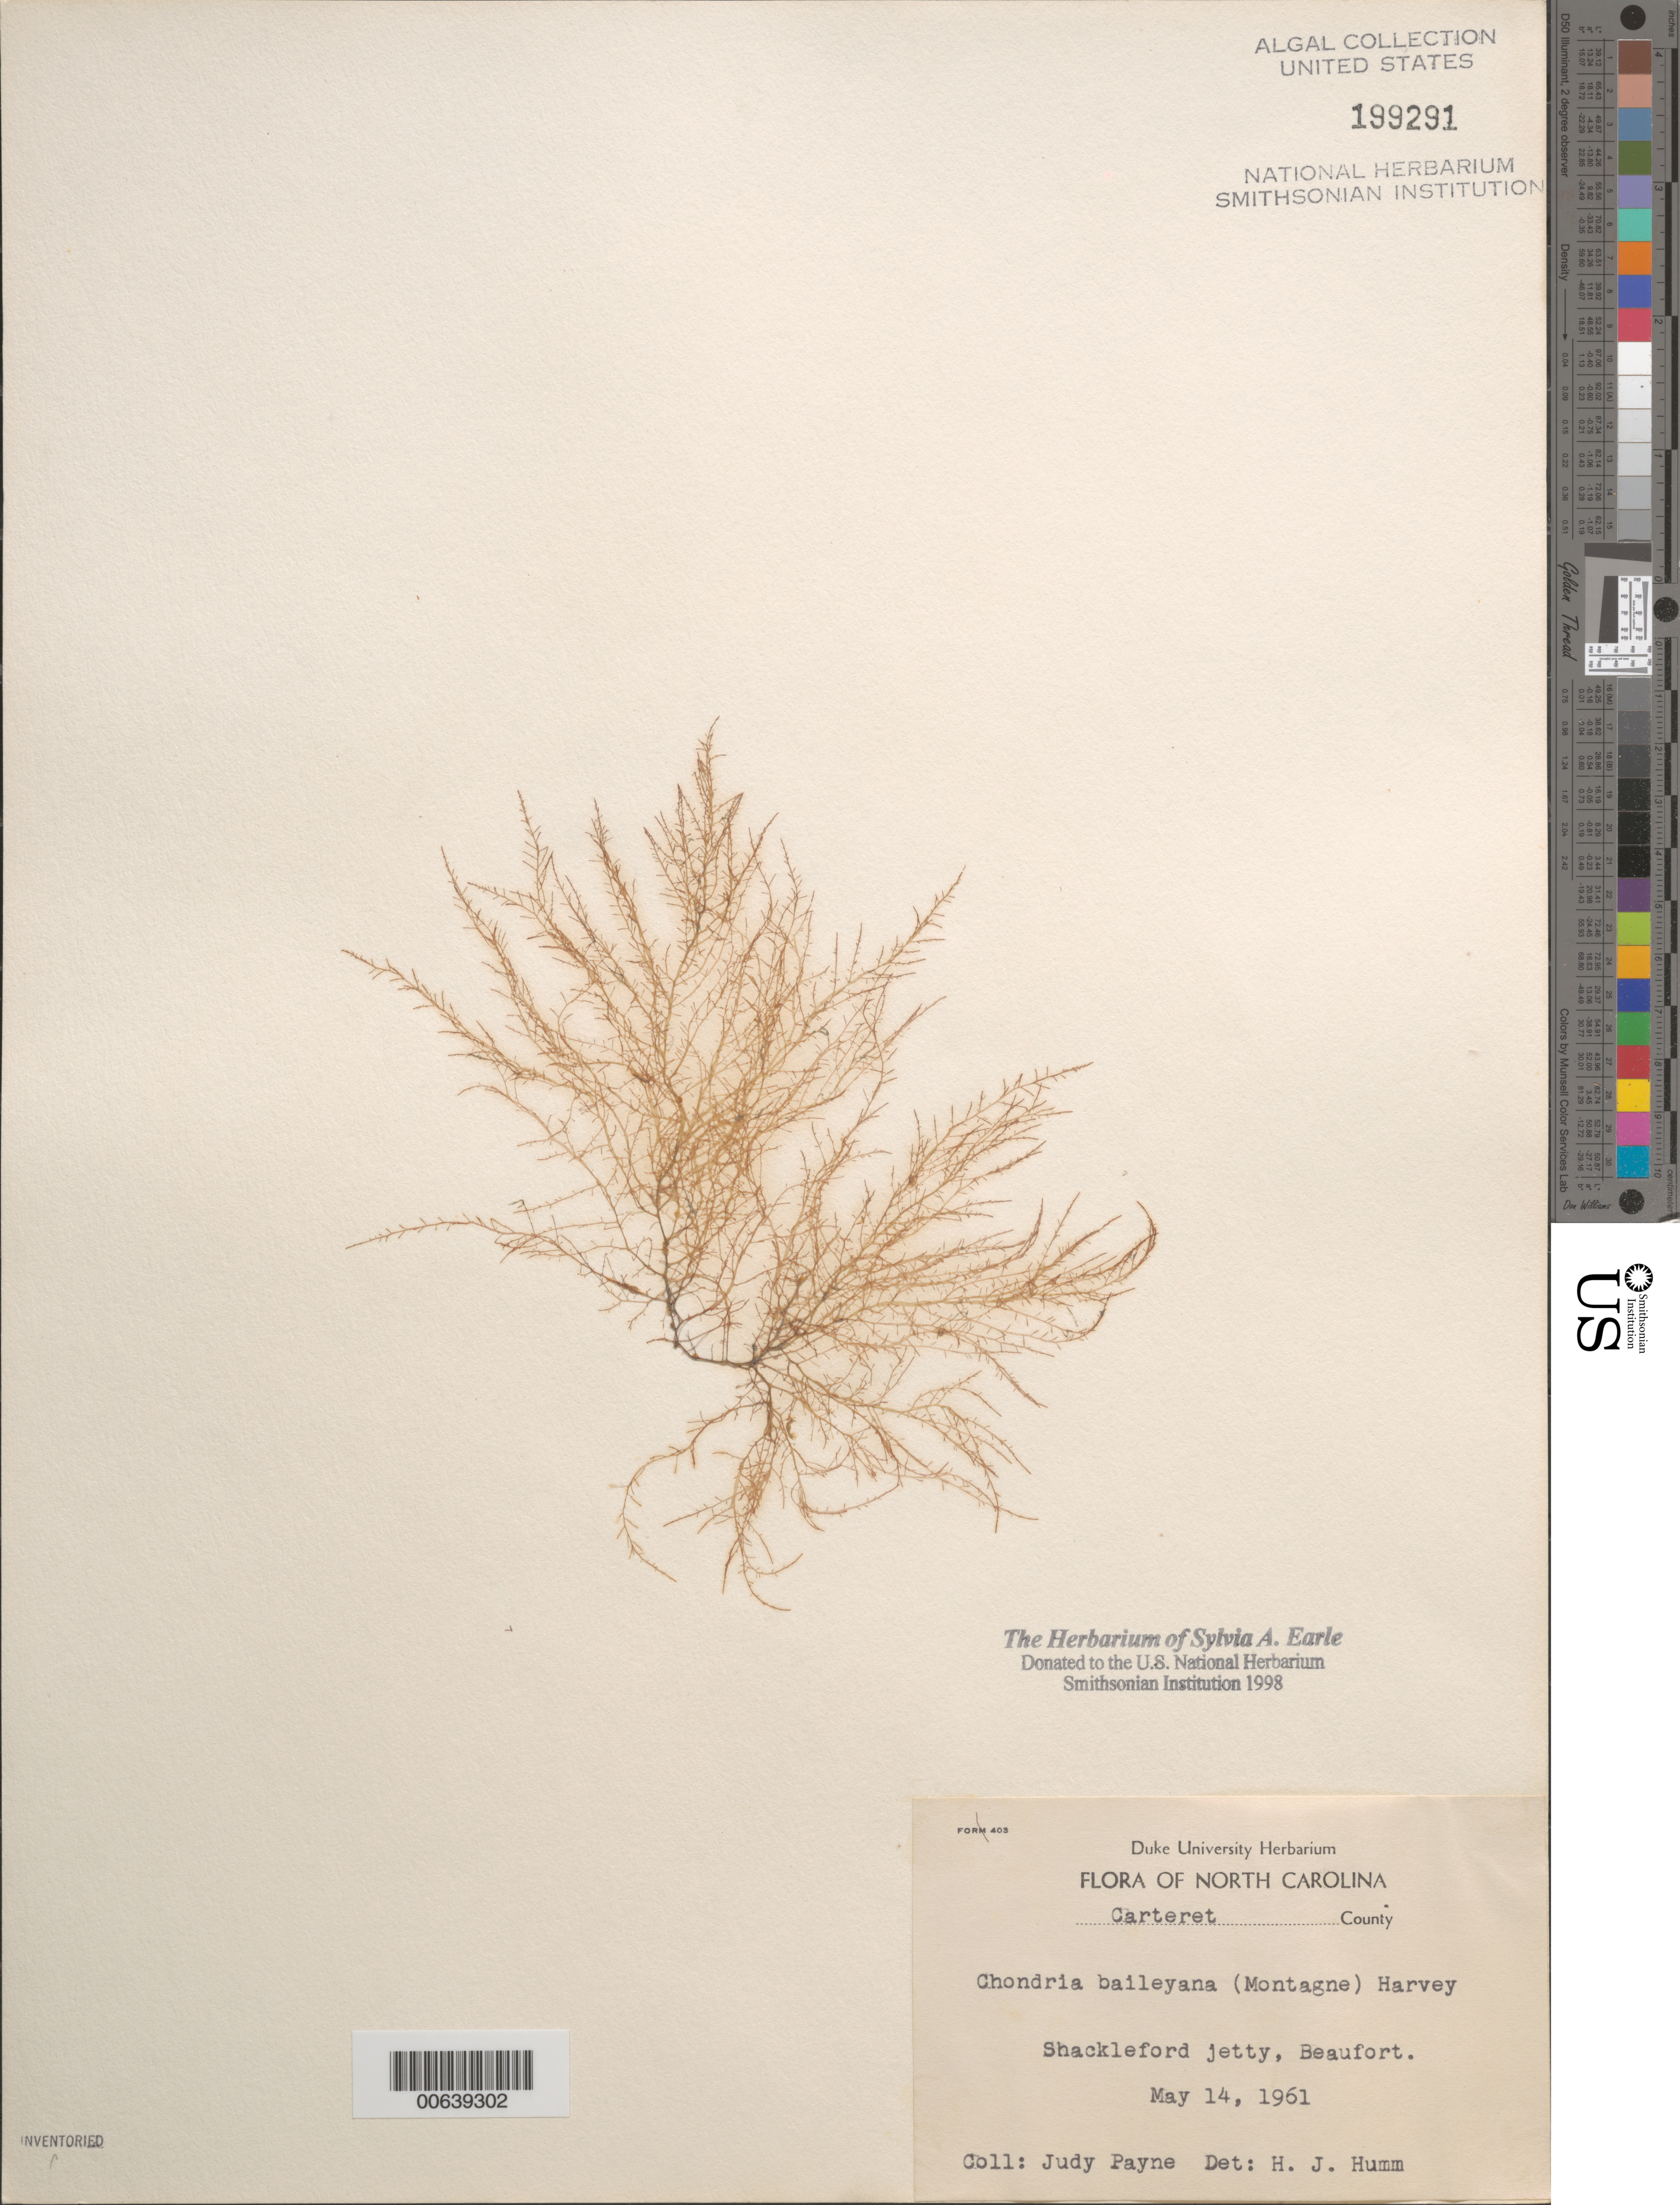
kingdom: Plantae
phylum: Rhodophyta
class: Florideophyceae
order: Ceramiales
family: Rhodomelaceae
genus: Chondria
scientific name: Chondria baileyana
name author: (Mont.) Harv.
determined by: Humm, Harold J.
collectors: J. Payne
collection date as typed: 14 May 1961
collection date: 1961-05-14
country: United States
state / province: North Carolina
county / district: Carteret County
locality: Shackleford jetty, Beaufort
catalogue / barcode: US 199291